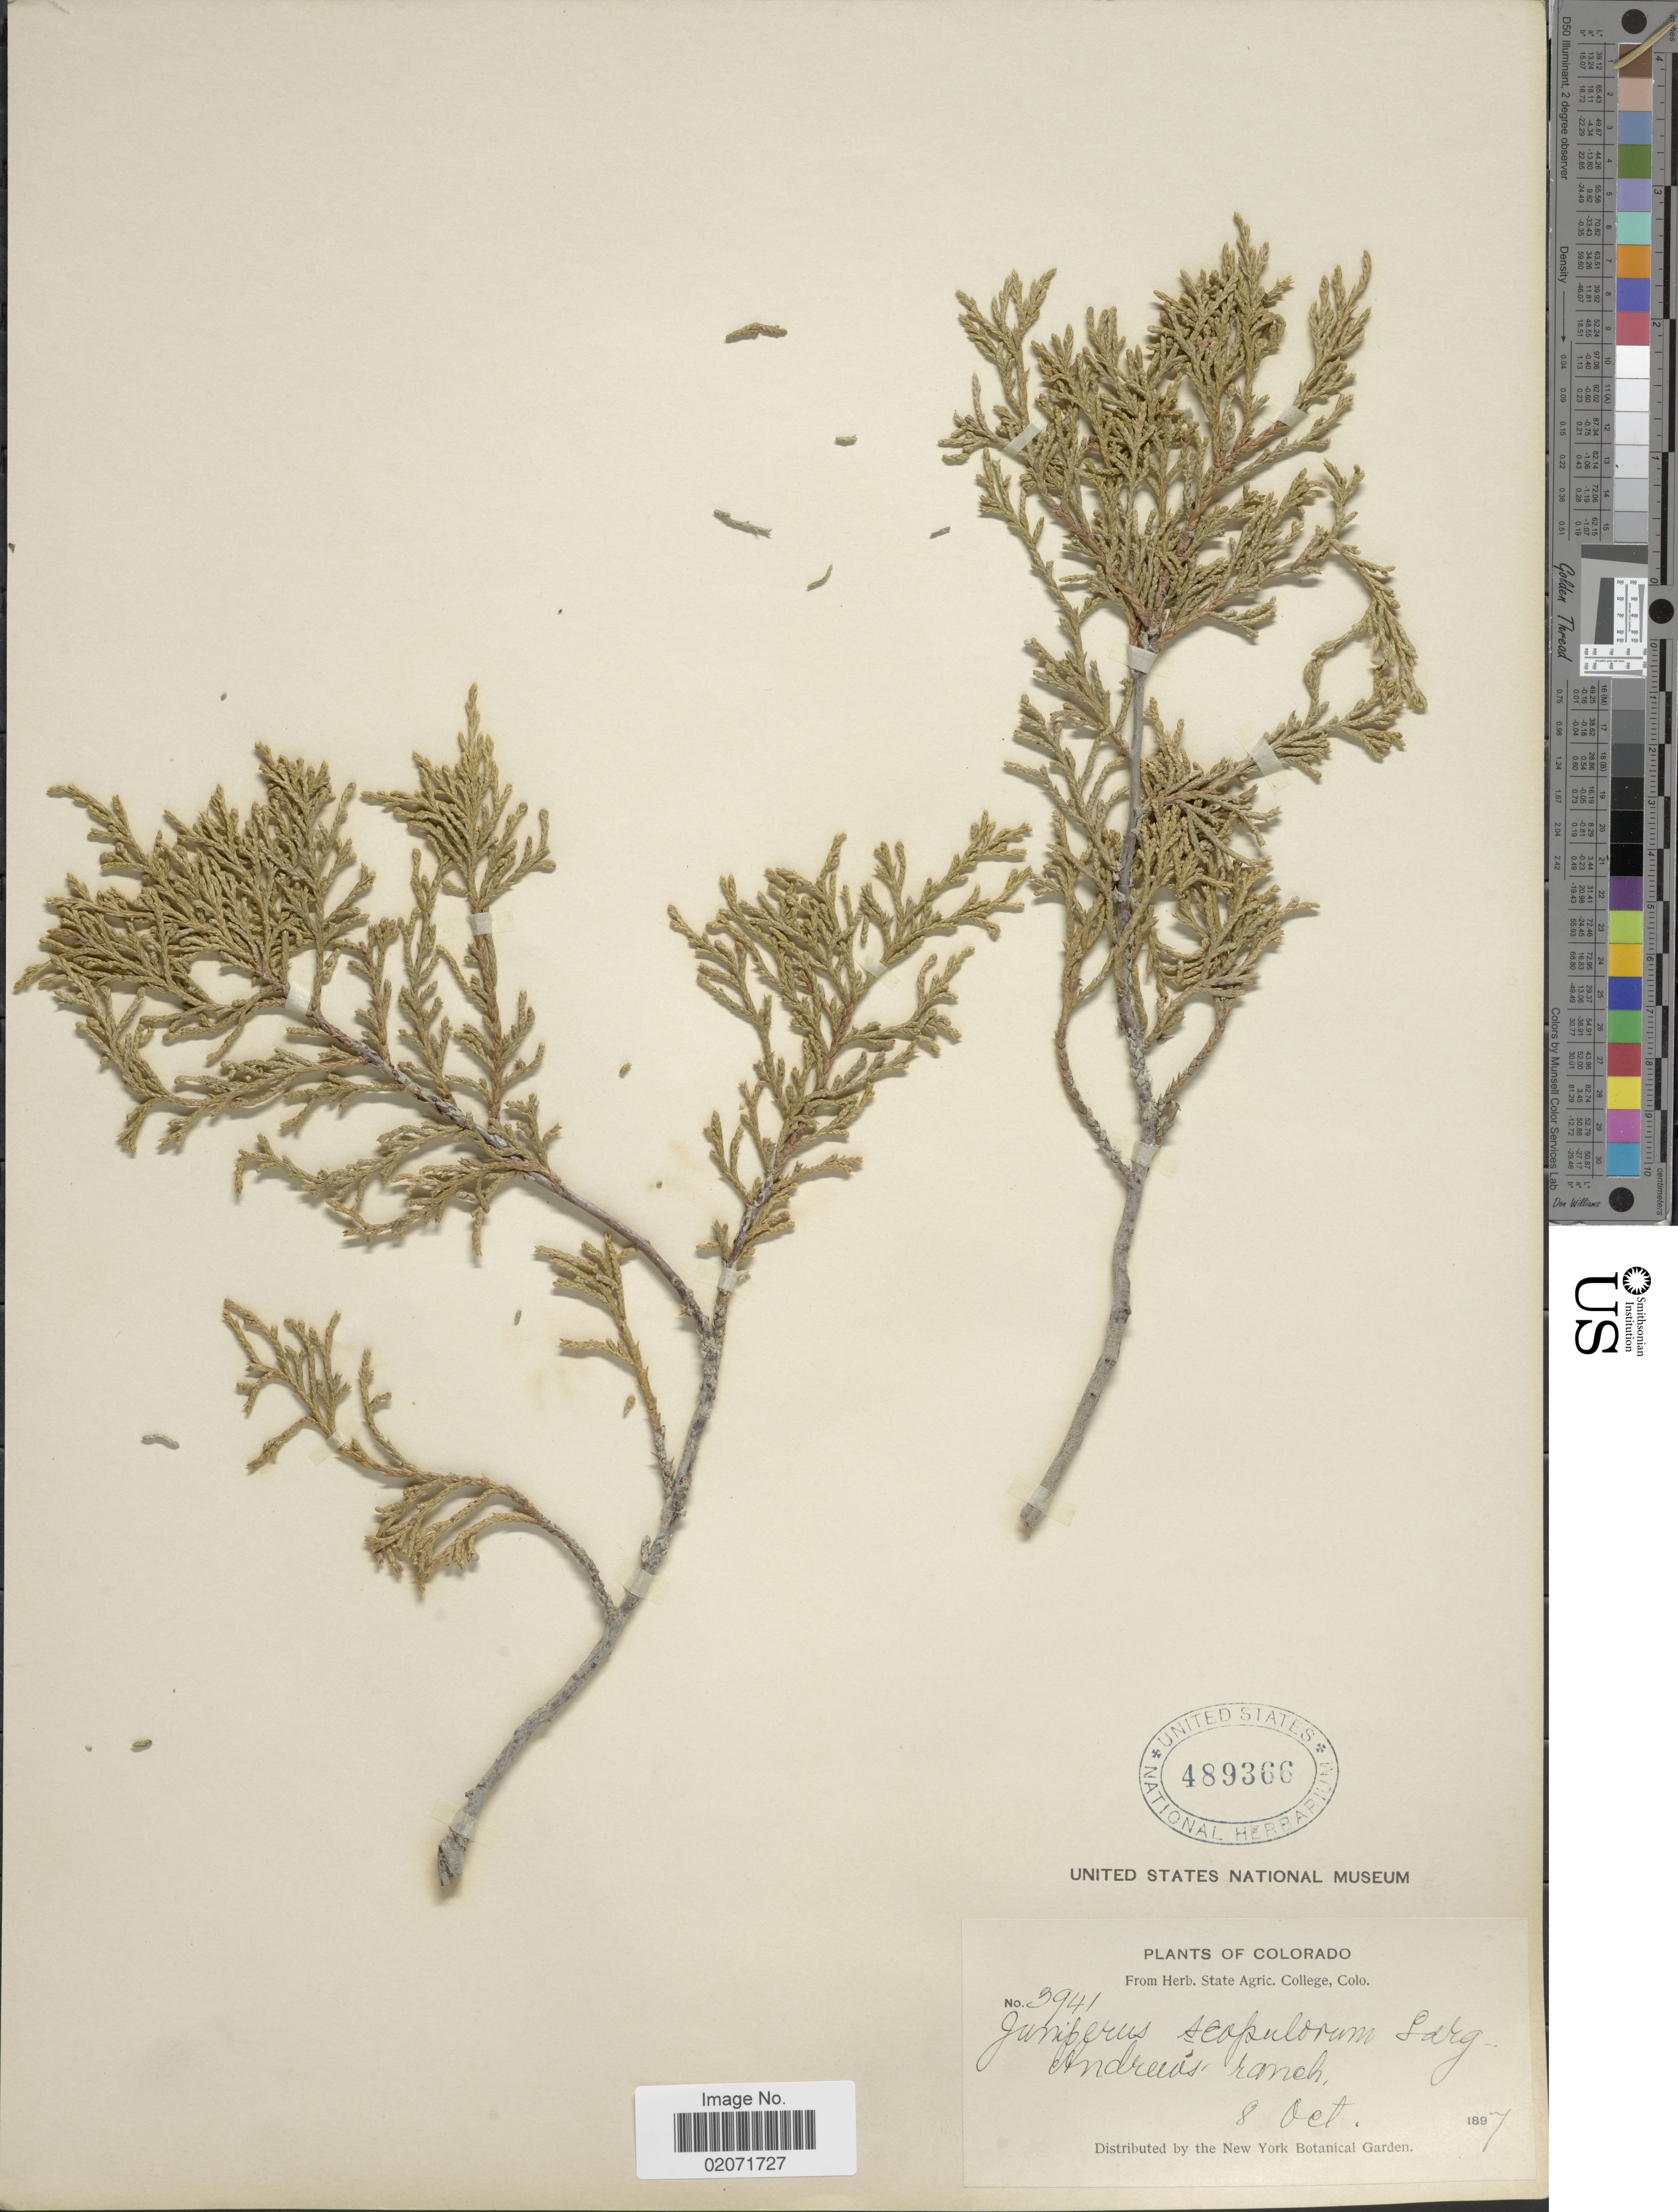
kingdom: Plantae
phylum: Tracheophyta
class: Pinopsida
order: Pinales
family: Cupressaceae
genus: Juniperus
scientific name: Juniperus scopulorum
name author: Sarg.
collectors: ex herb. State Agric. College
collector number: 3941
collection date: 1897-10-08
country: United States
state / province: Colorado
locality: Andreas ranch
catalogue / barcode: US 489366